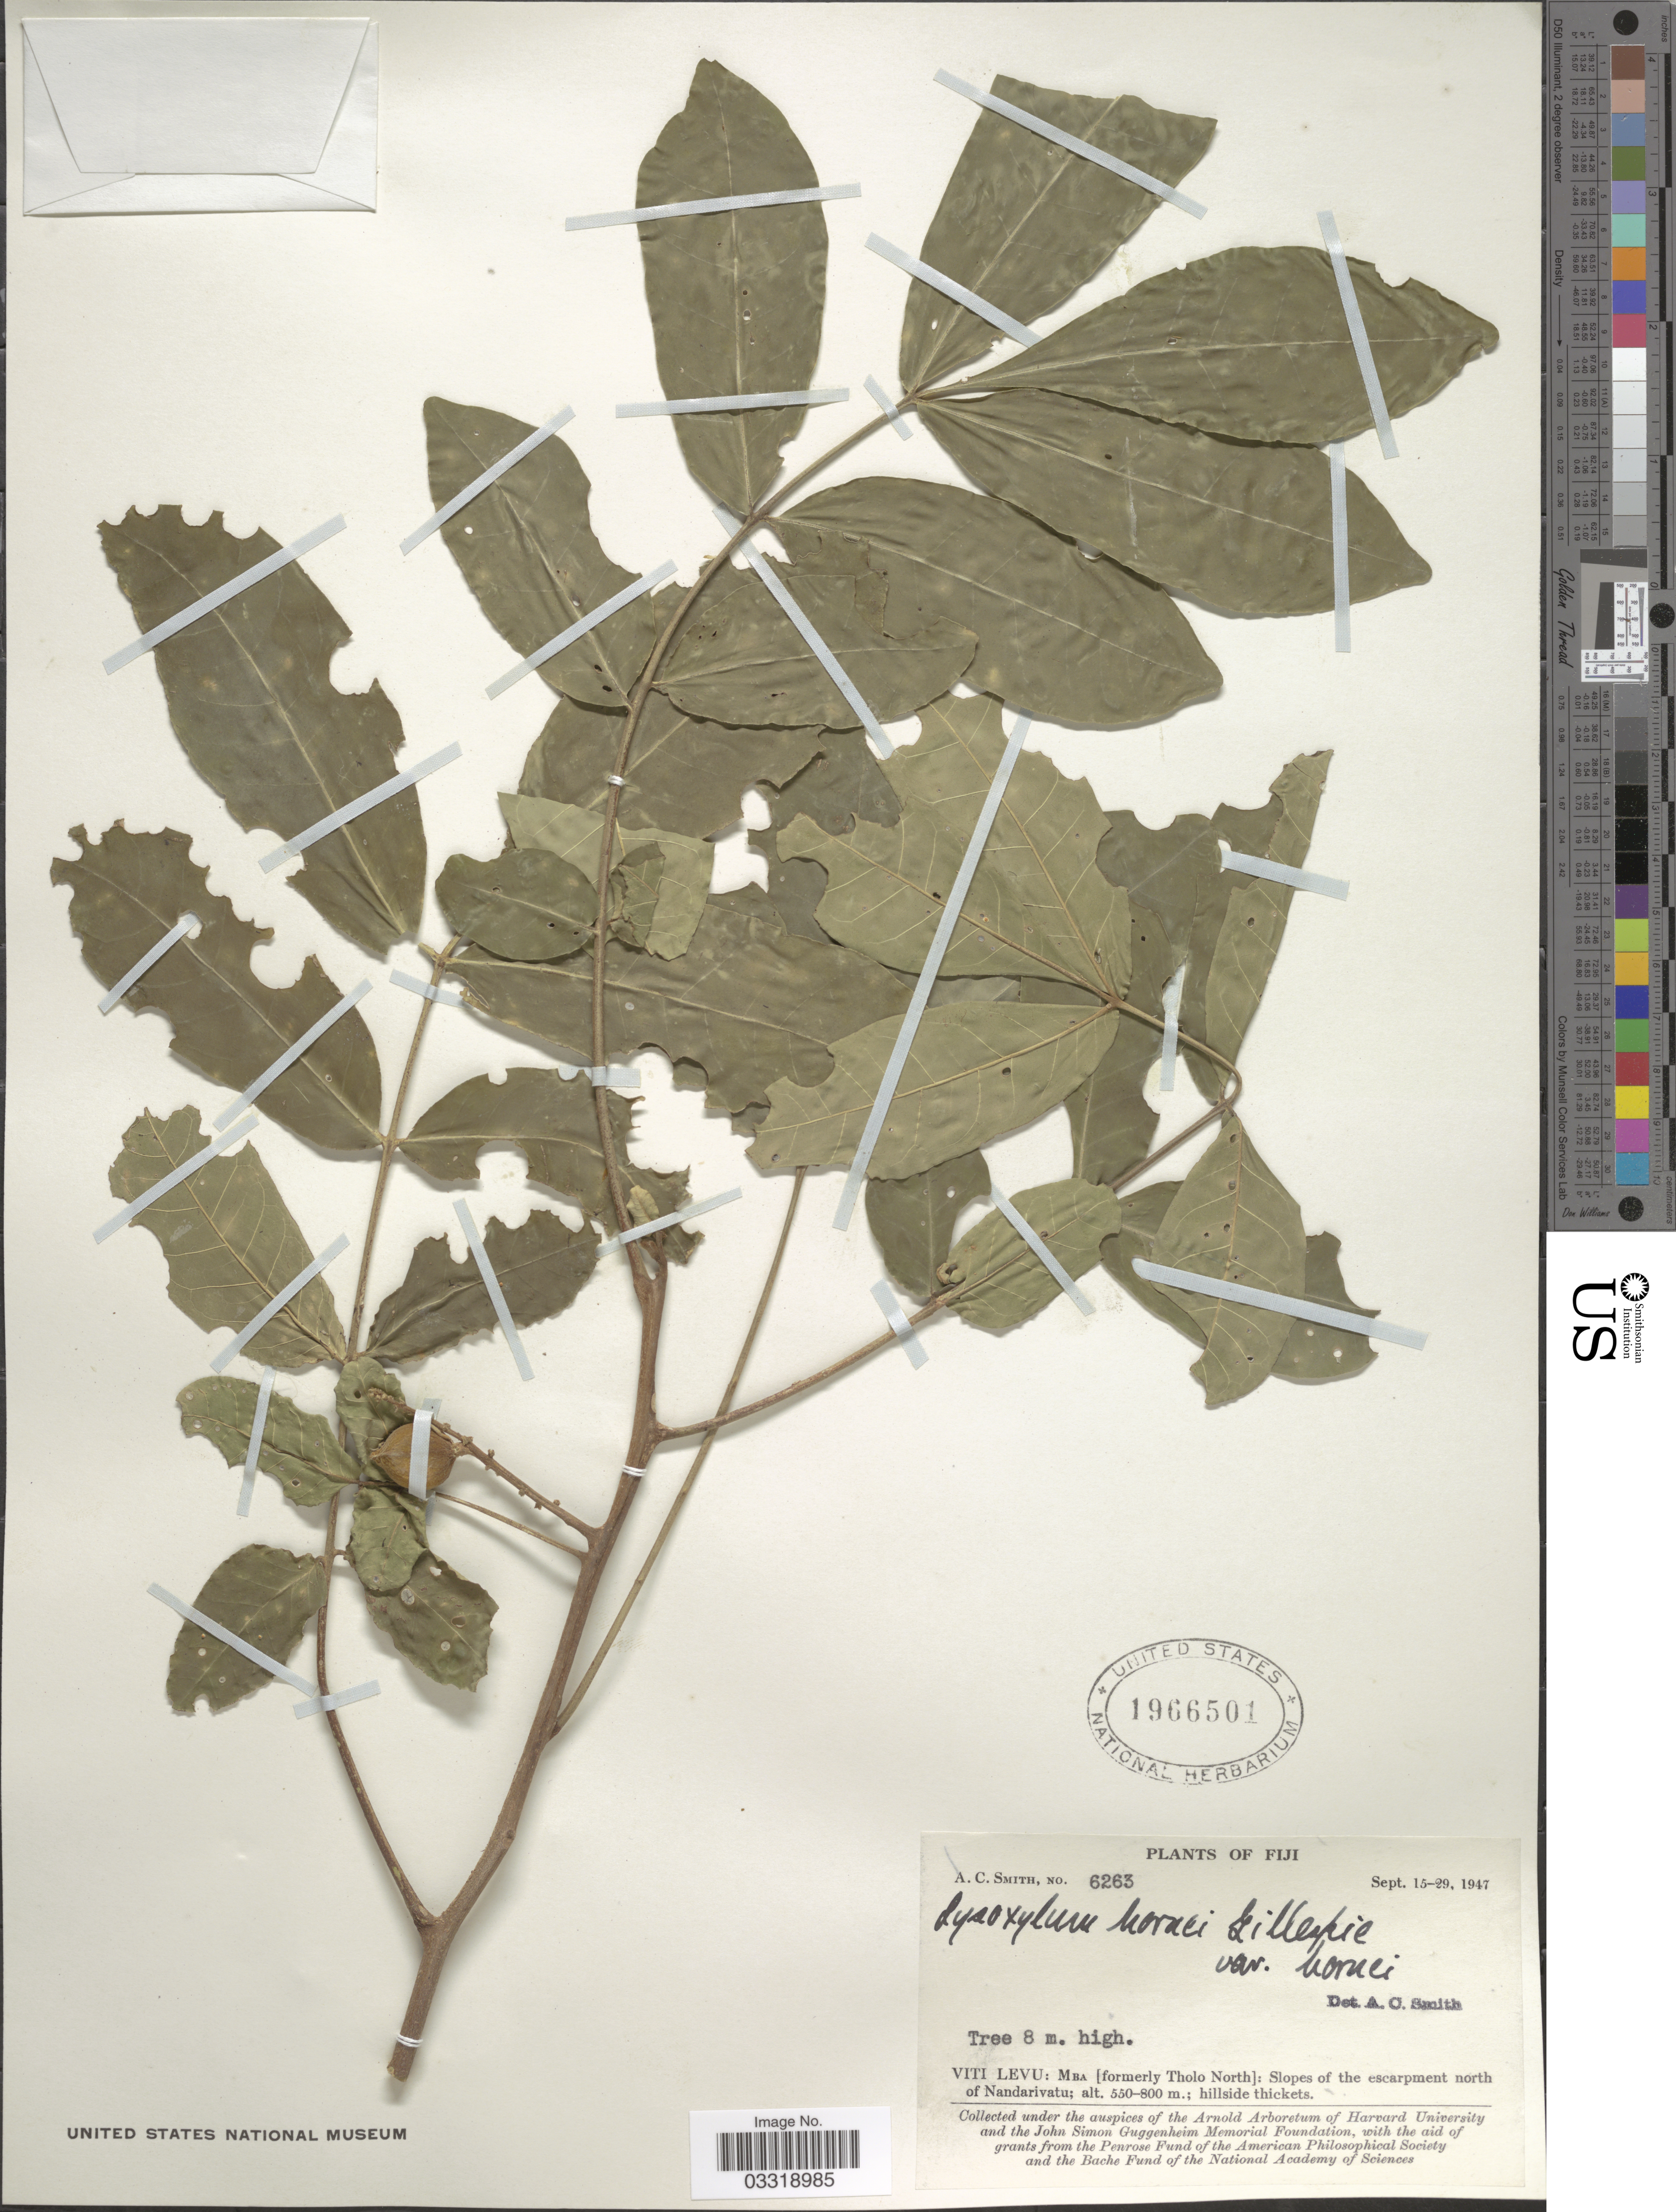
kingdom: Plantae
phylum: Tracheophyta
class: Magnoliopsida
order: Sapindales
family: Meliaceae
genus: Didymocheton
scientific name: Didymocheton hornei var. hornei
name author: (Gillespie) Harms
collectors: A. C. Smith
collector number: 6263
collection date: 1947-09-15/1947-09-29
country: Fiji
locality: Viti Levu: Mba [formerly Tholo North]: Slopes of the escarpement north of Nandarivatu.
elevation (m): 550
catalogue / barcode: US 1966501